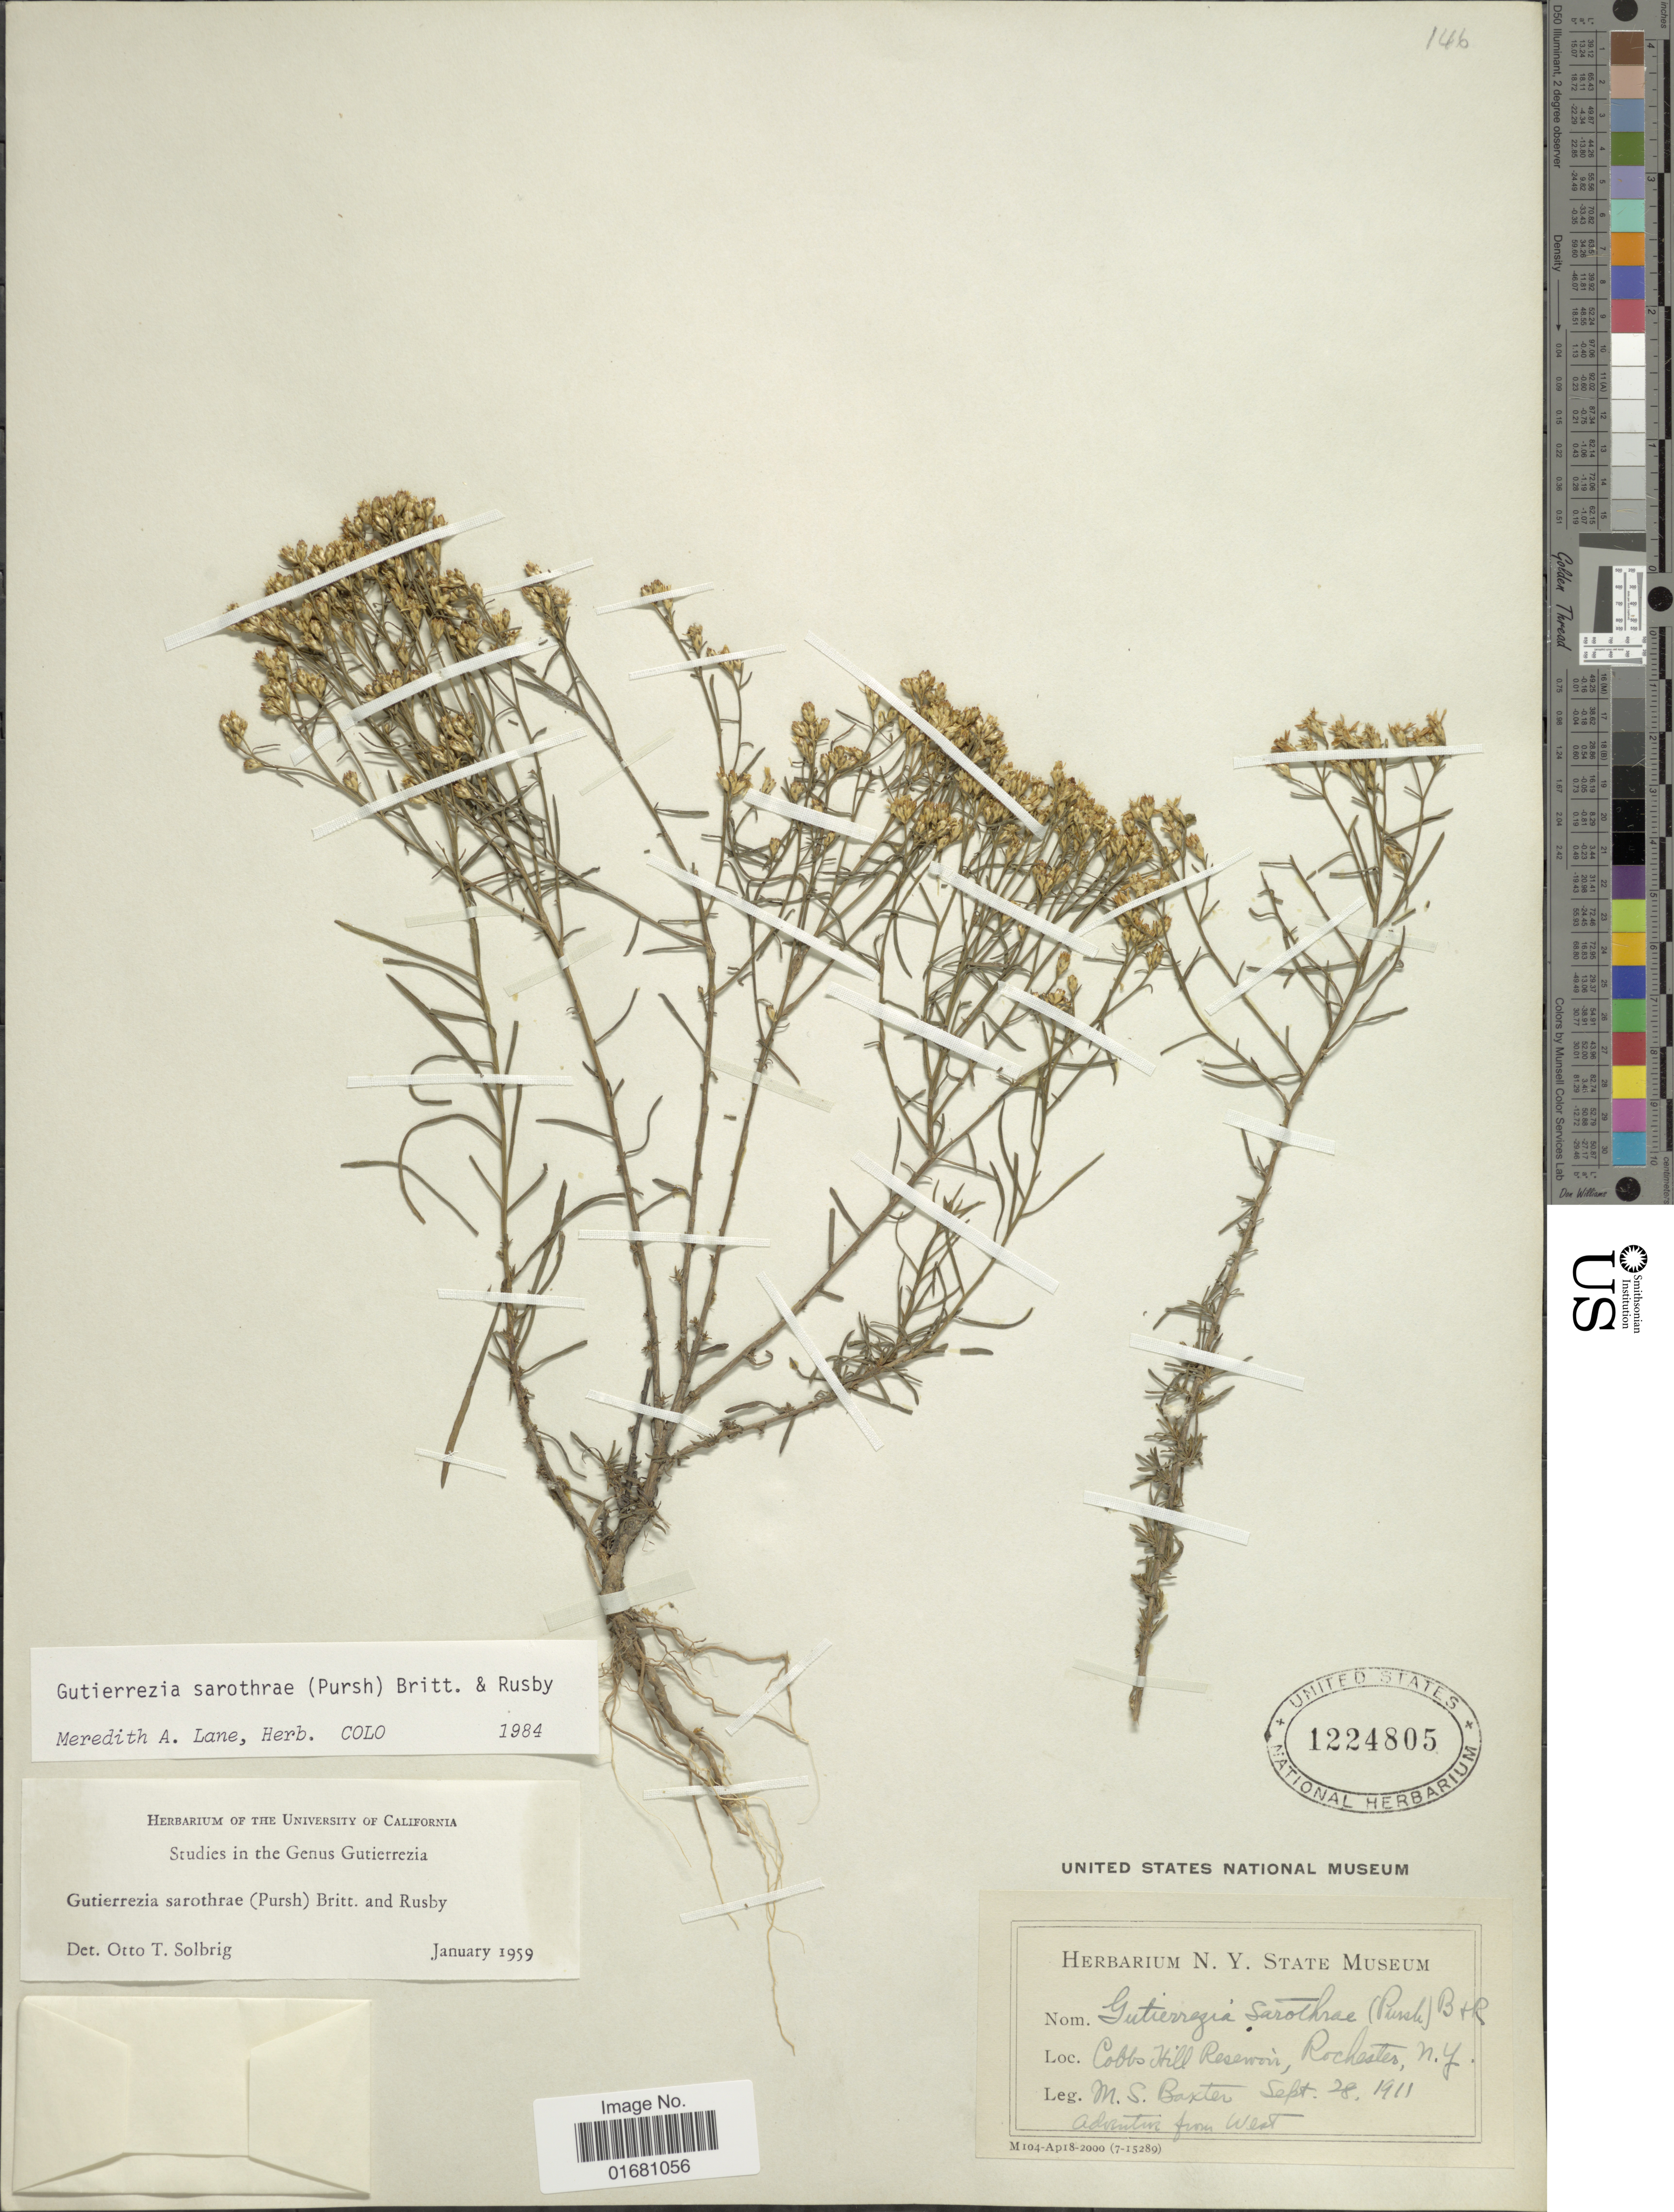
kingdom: Plantae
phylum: Tracheophyta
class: Magnoliopsida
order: Asterales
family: Asteraceae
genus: Gutierrezia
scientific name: Gutierrezia sarothrae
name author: (Pursh) Britton & Rusby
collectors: M. Baxter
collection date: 1911-09-28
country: United States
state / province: New York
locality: Cobbs Hill Resewon, Rochester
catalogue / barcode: US 1224805